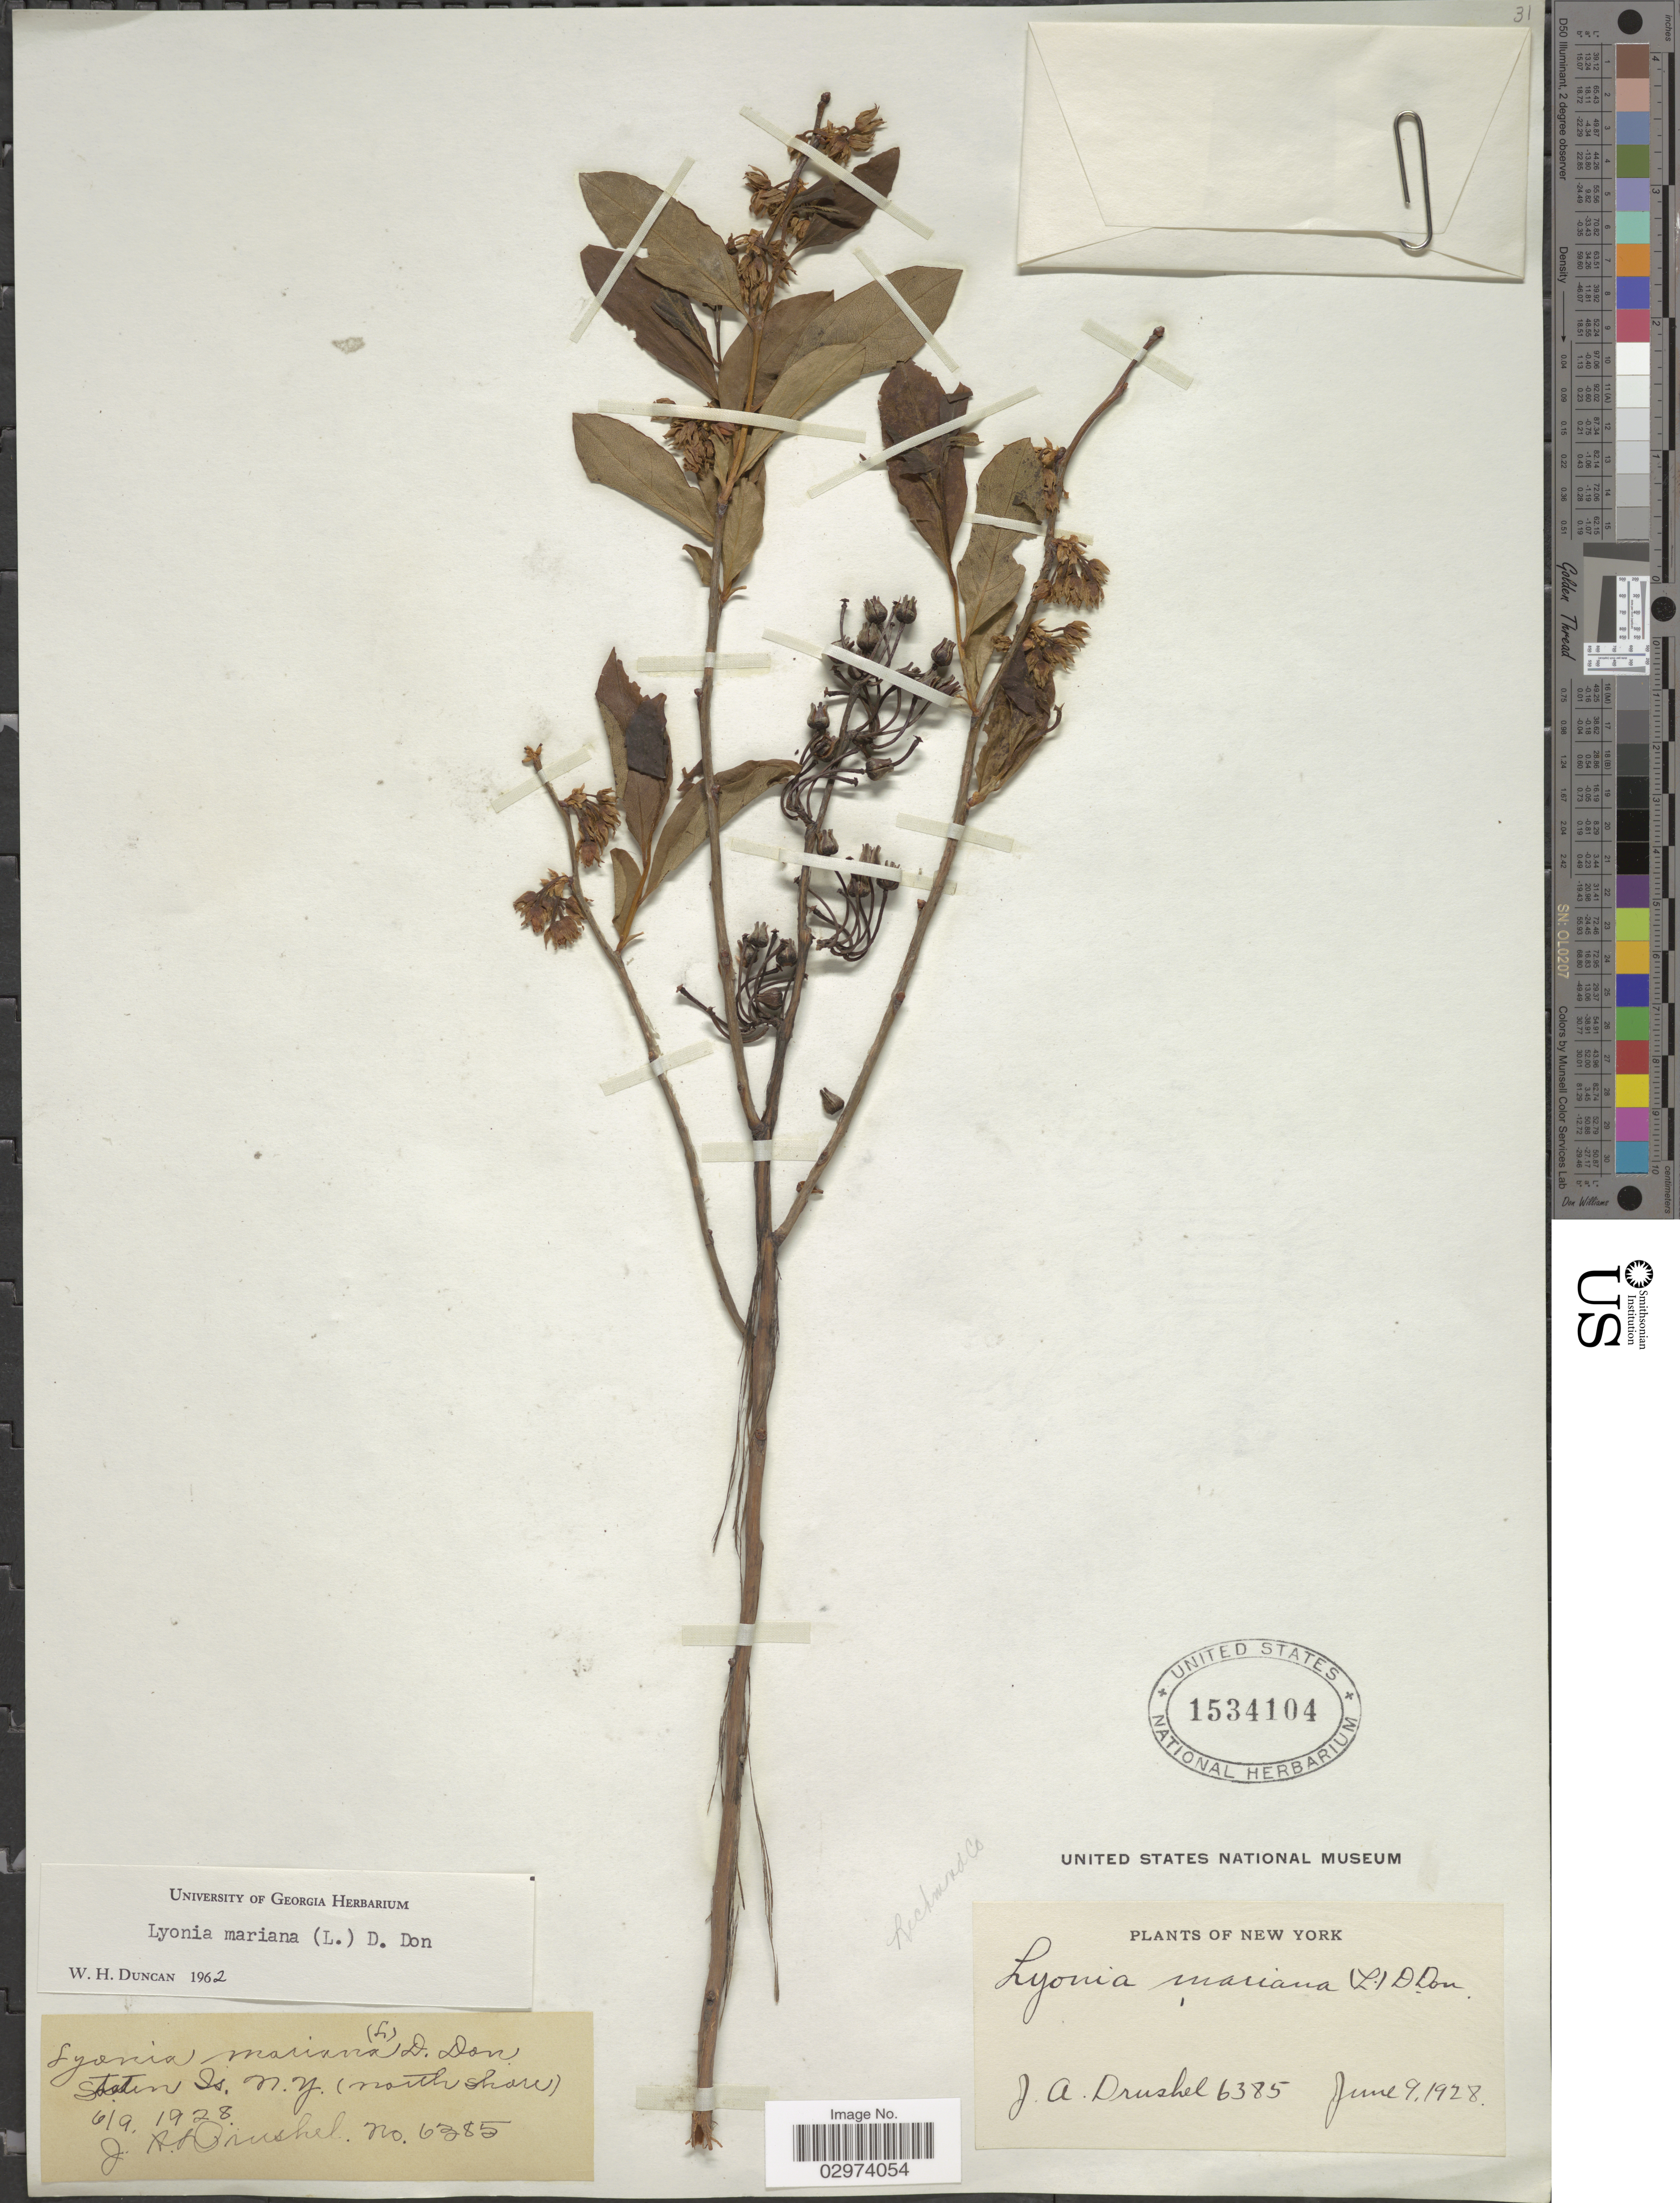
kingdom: Plantae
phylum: Tracheophyta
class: Magnoliopsida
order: Ericales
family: Ericaceae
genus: Lyonia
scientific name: Lyonia mariana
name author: (L.) D. Don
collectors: J. A. Drushel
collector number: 6385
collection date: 1928-06-09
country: United States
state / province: New York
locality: Staten Is. (north shore).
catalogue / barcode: US 1534104